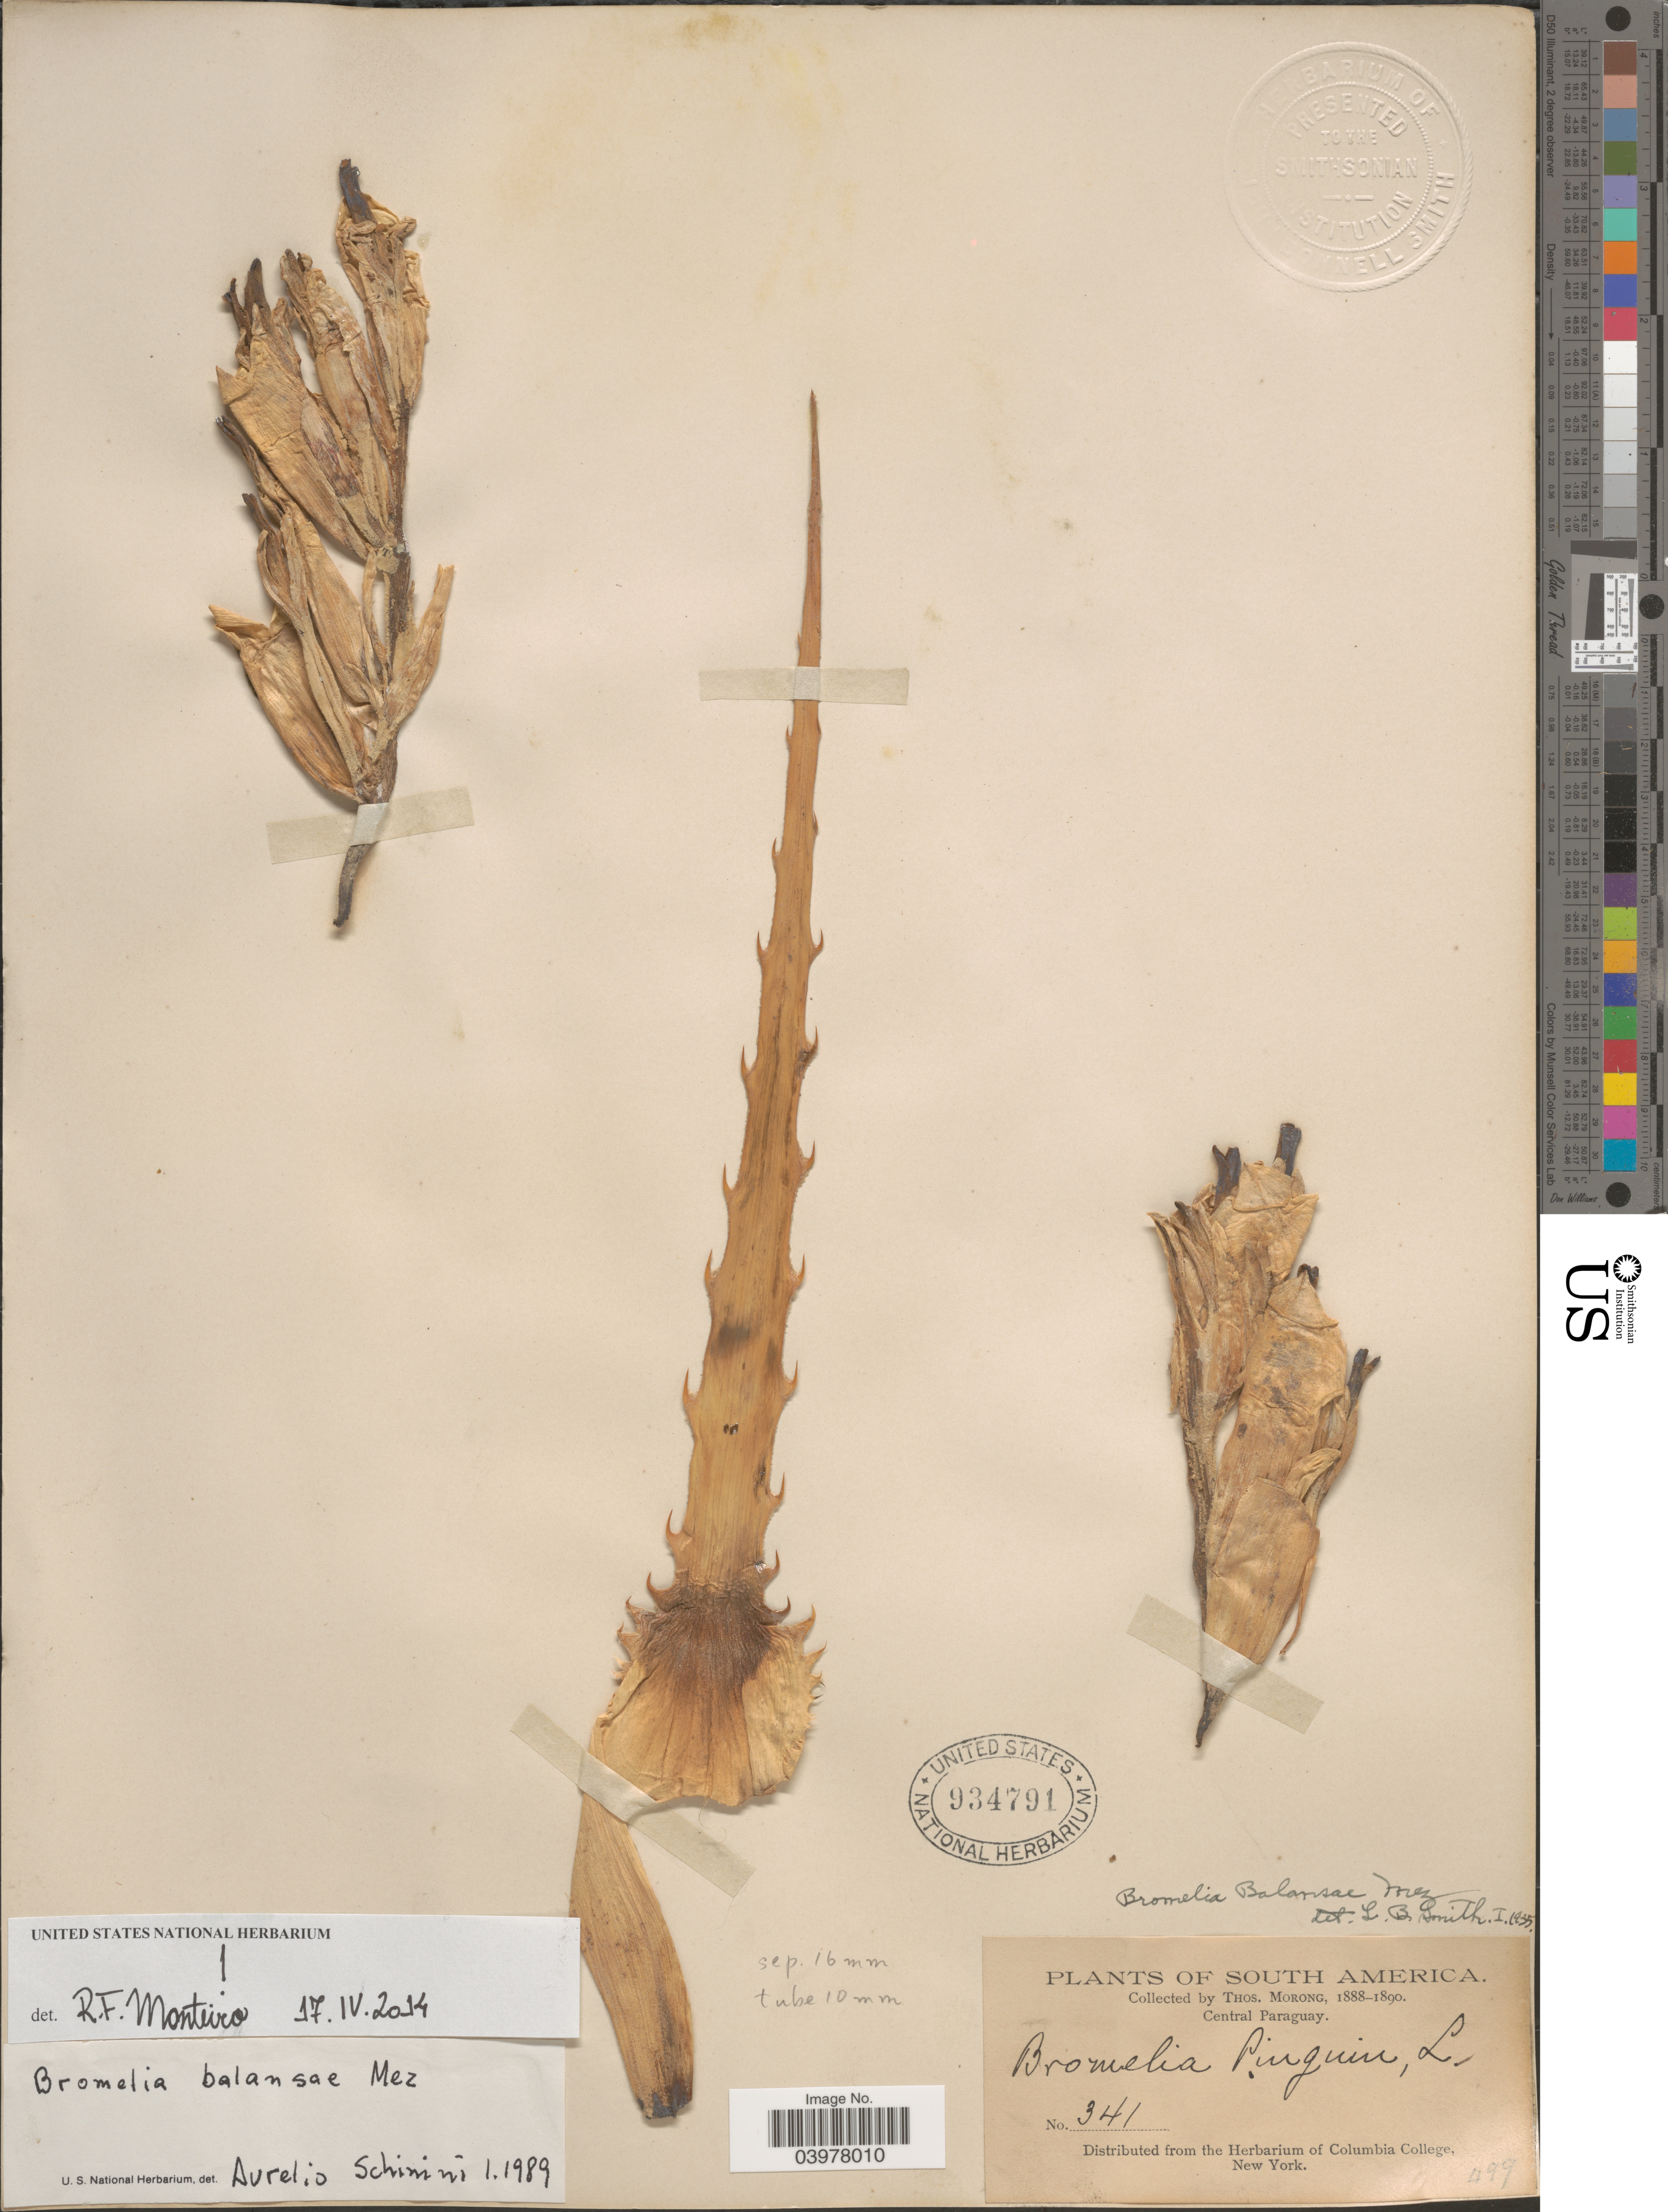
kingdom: Plantae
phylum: Tracheophyta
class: Liliopsida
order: Poales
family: Bromeliaceae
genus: Bromelia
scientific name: Bromelia balansae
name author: Mez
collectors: ex herb. T. Morong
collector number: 341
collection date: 1888/1890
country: Paraguay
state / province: Central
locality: Central Paraguay.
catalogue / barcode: US 934791